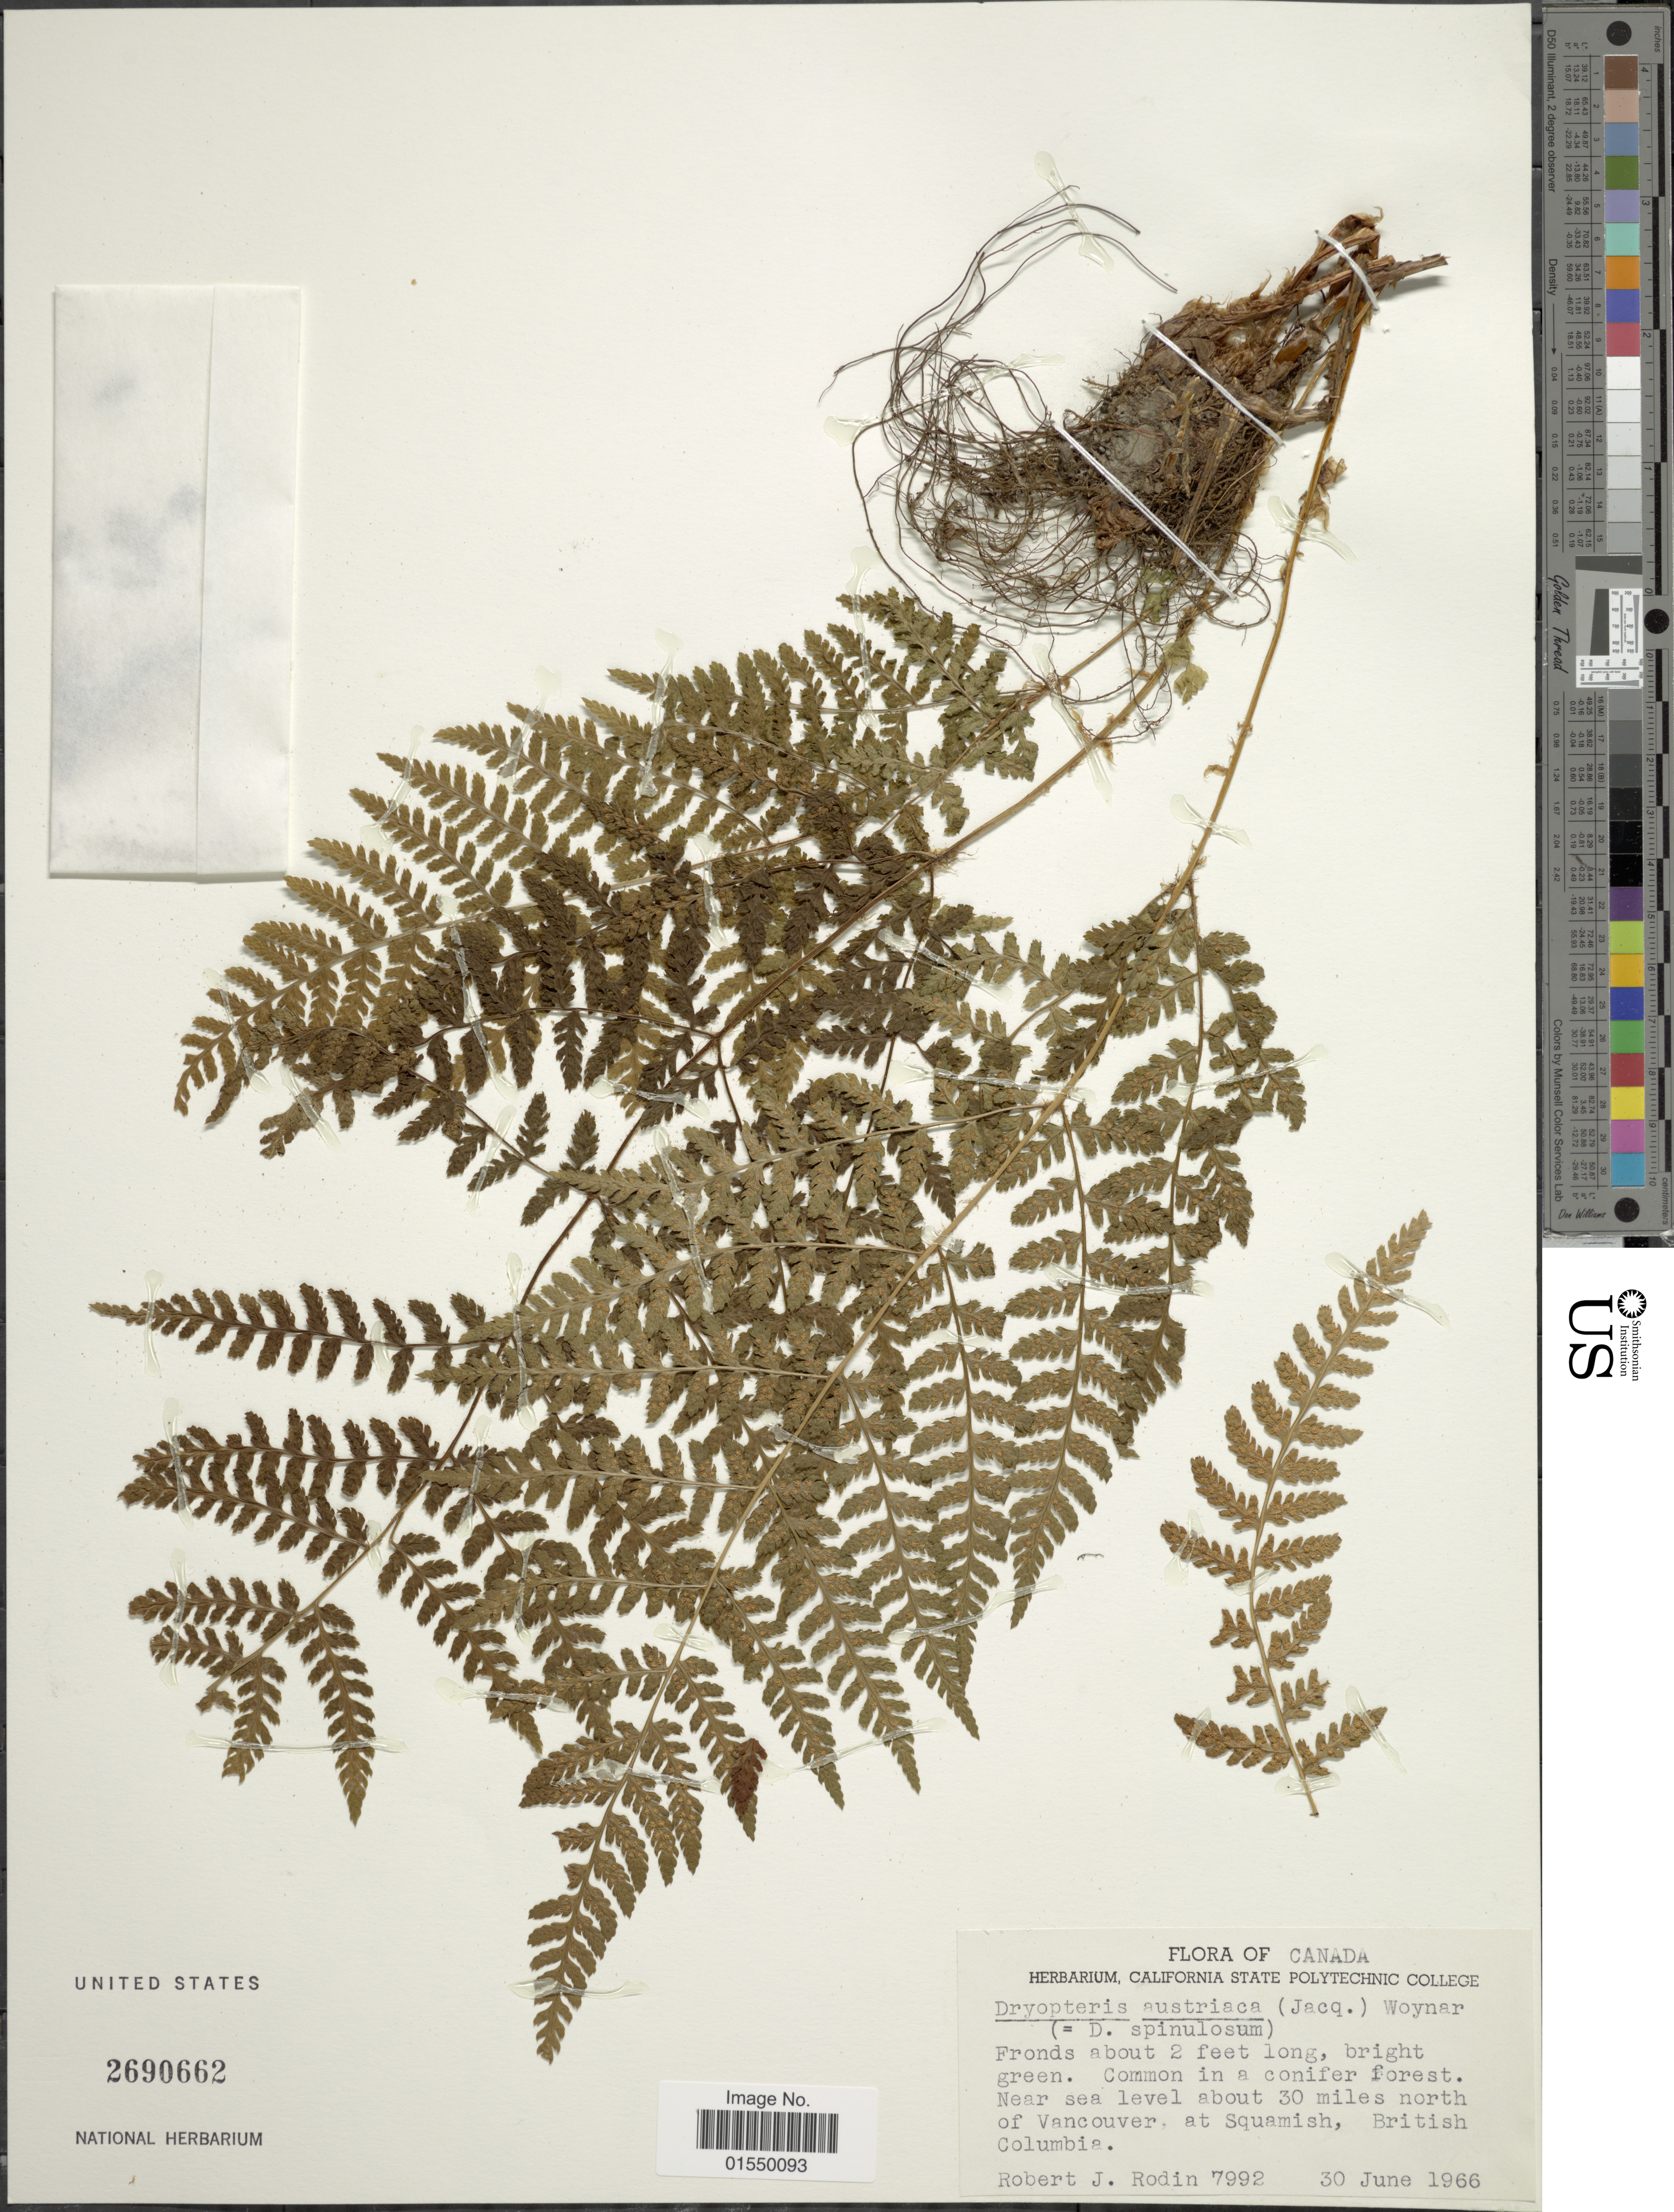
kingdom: Plantae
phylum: Tracheophyta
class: Polypodiopsida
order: Polypodiales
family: Dryopteridaceae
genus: Dryopteris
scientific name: Dryopteris carthusiana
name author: (Villars) H.P. Fuchs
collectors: R. J. Rodin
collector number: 7992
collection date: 1966-06-30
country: Canada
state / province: British Columbia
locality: About 30 miles north of Vancouver, at Squamish, British Columbia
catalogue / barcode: US 2690662